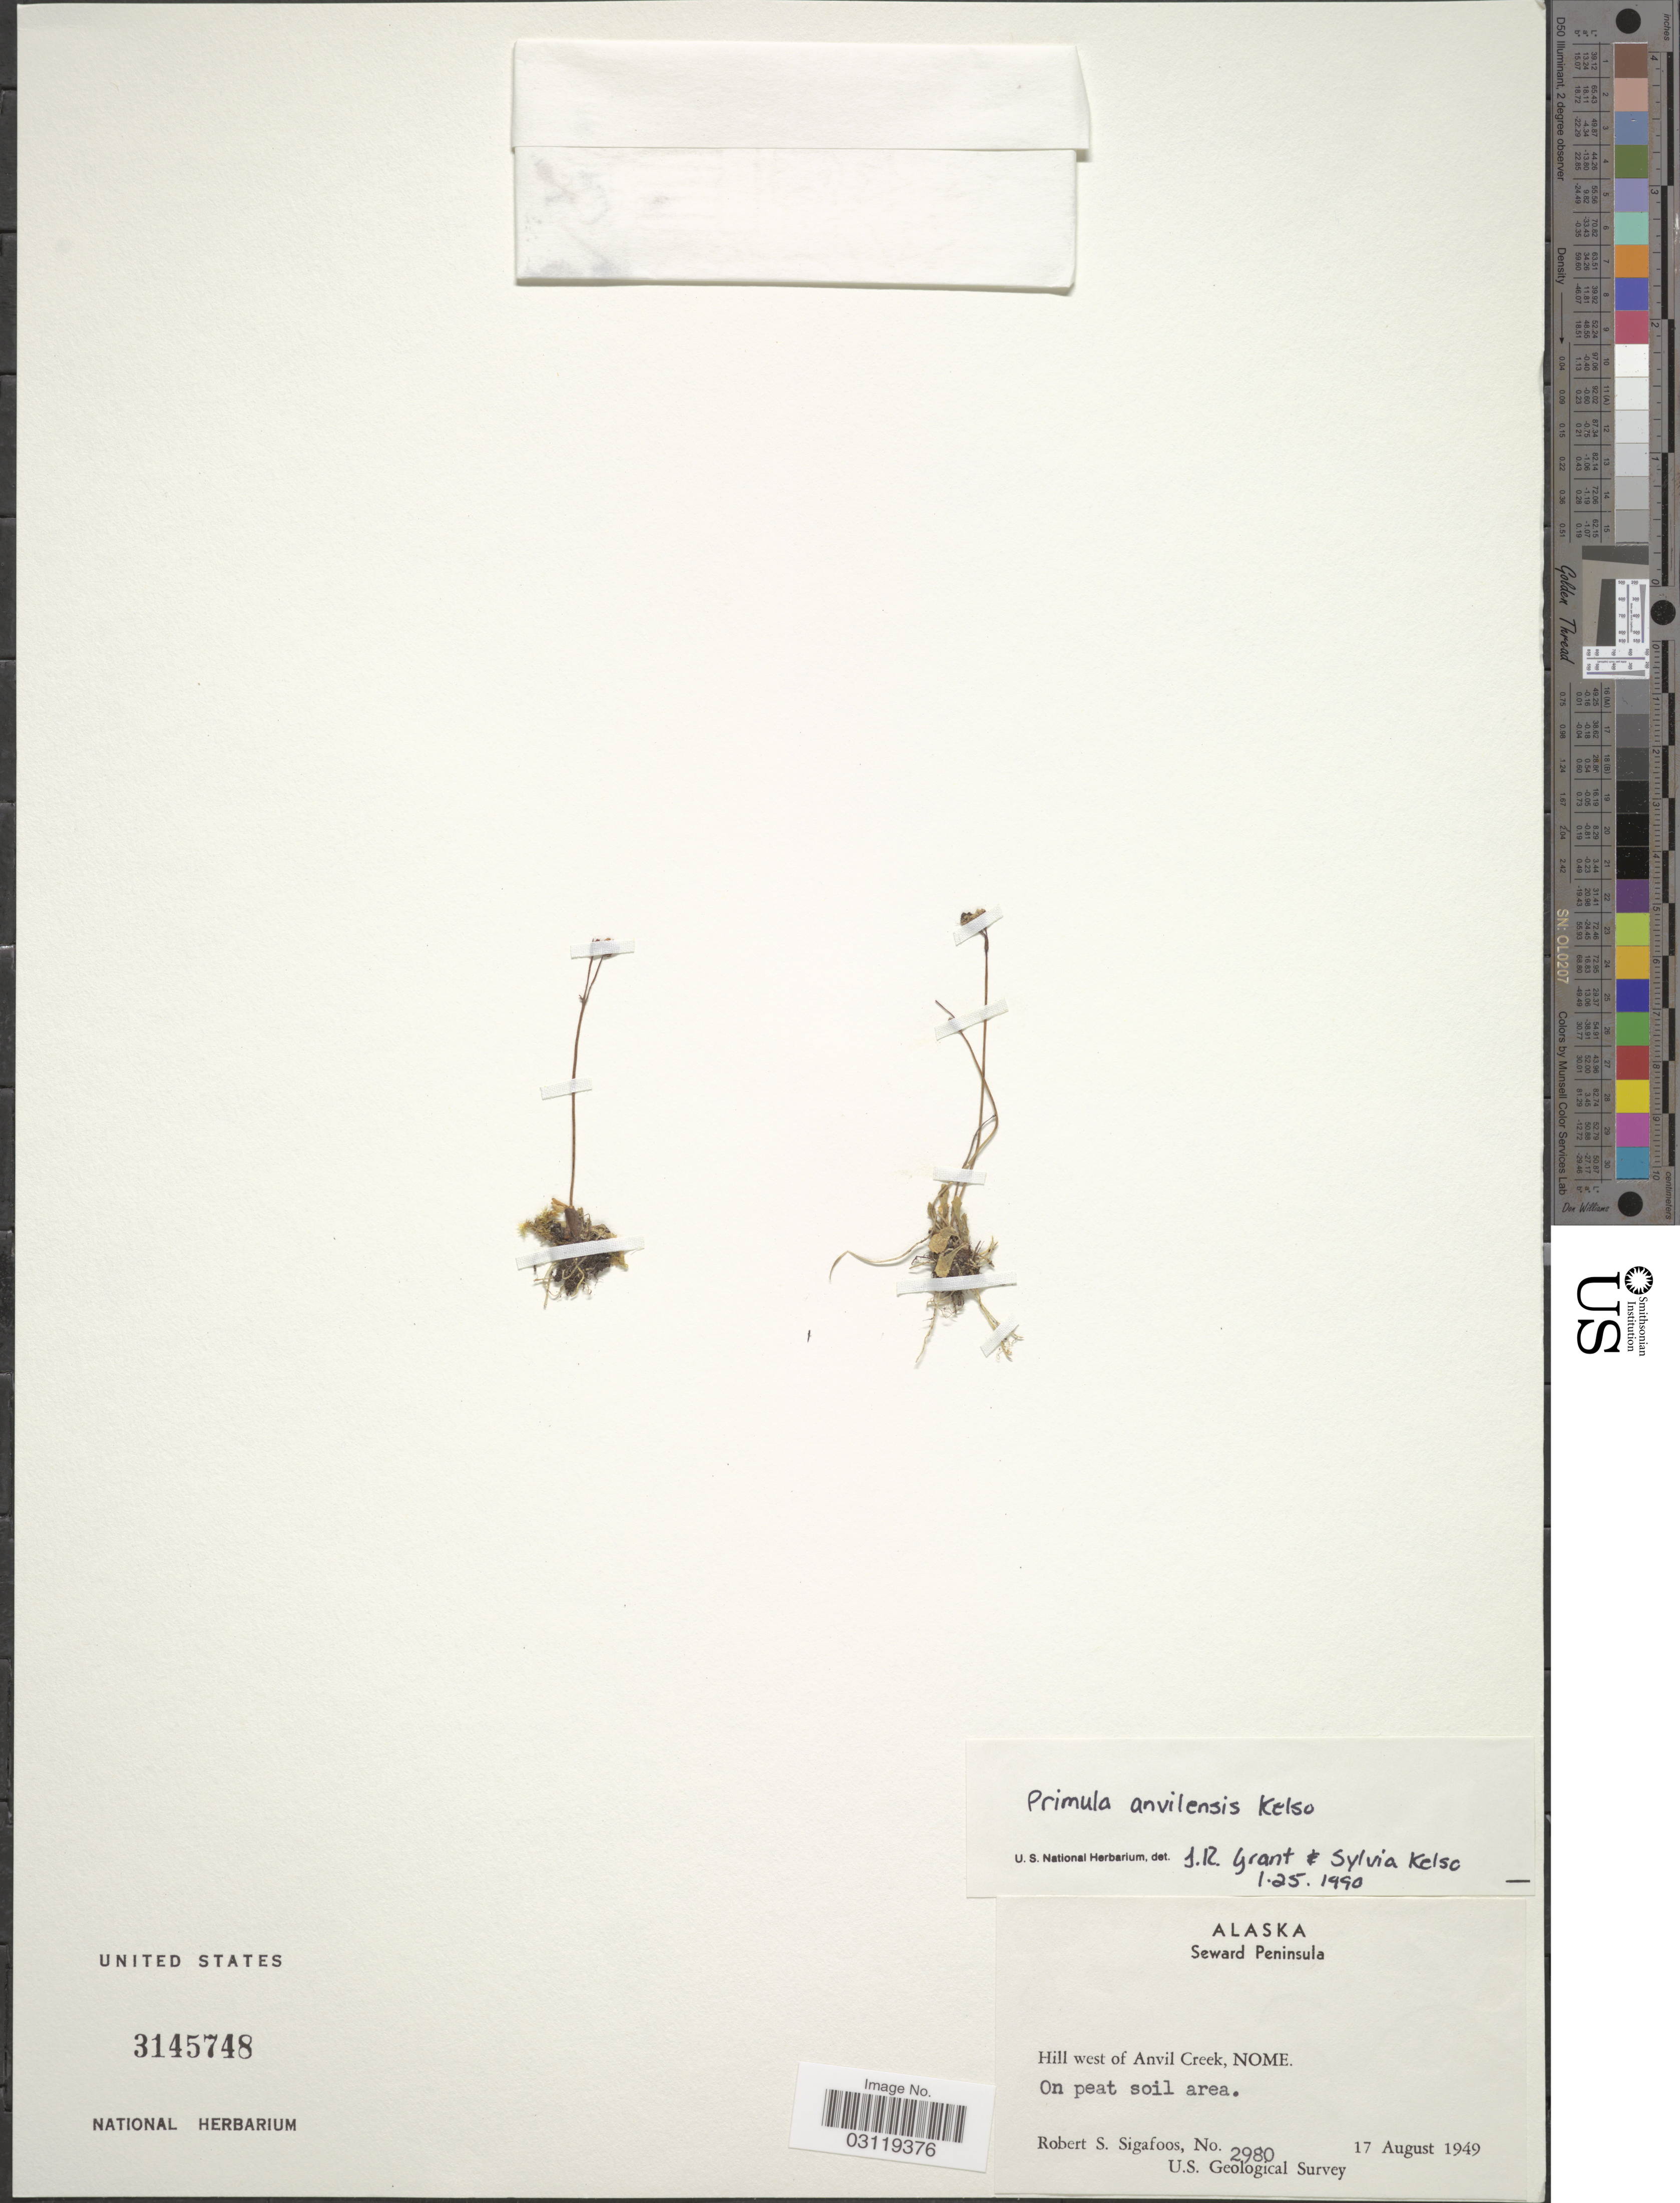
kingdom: Plantae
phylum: Tracheophyta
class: Magnoliopsida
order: Ericales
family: Primulaceae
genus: Primula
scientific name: Primula anvilensis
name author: S. Kelso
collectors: R. Sigafoos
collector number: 2980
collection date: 1949-08-17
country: United States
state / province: Alaska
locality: Seward Peninsula. Hill west Anvil Creek, Nome.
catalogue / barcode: US 3145748